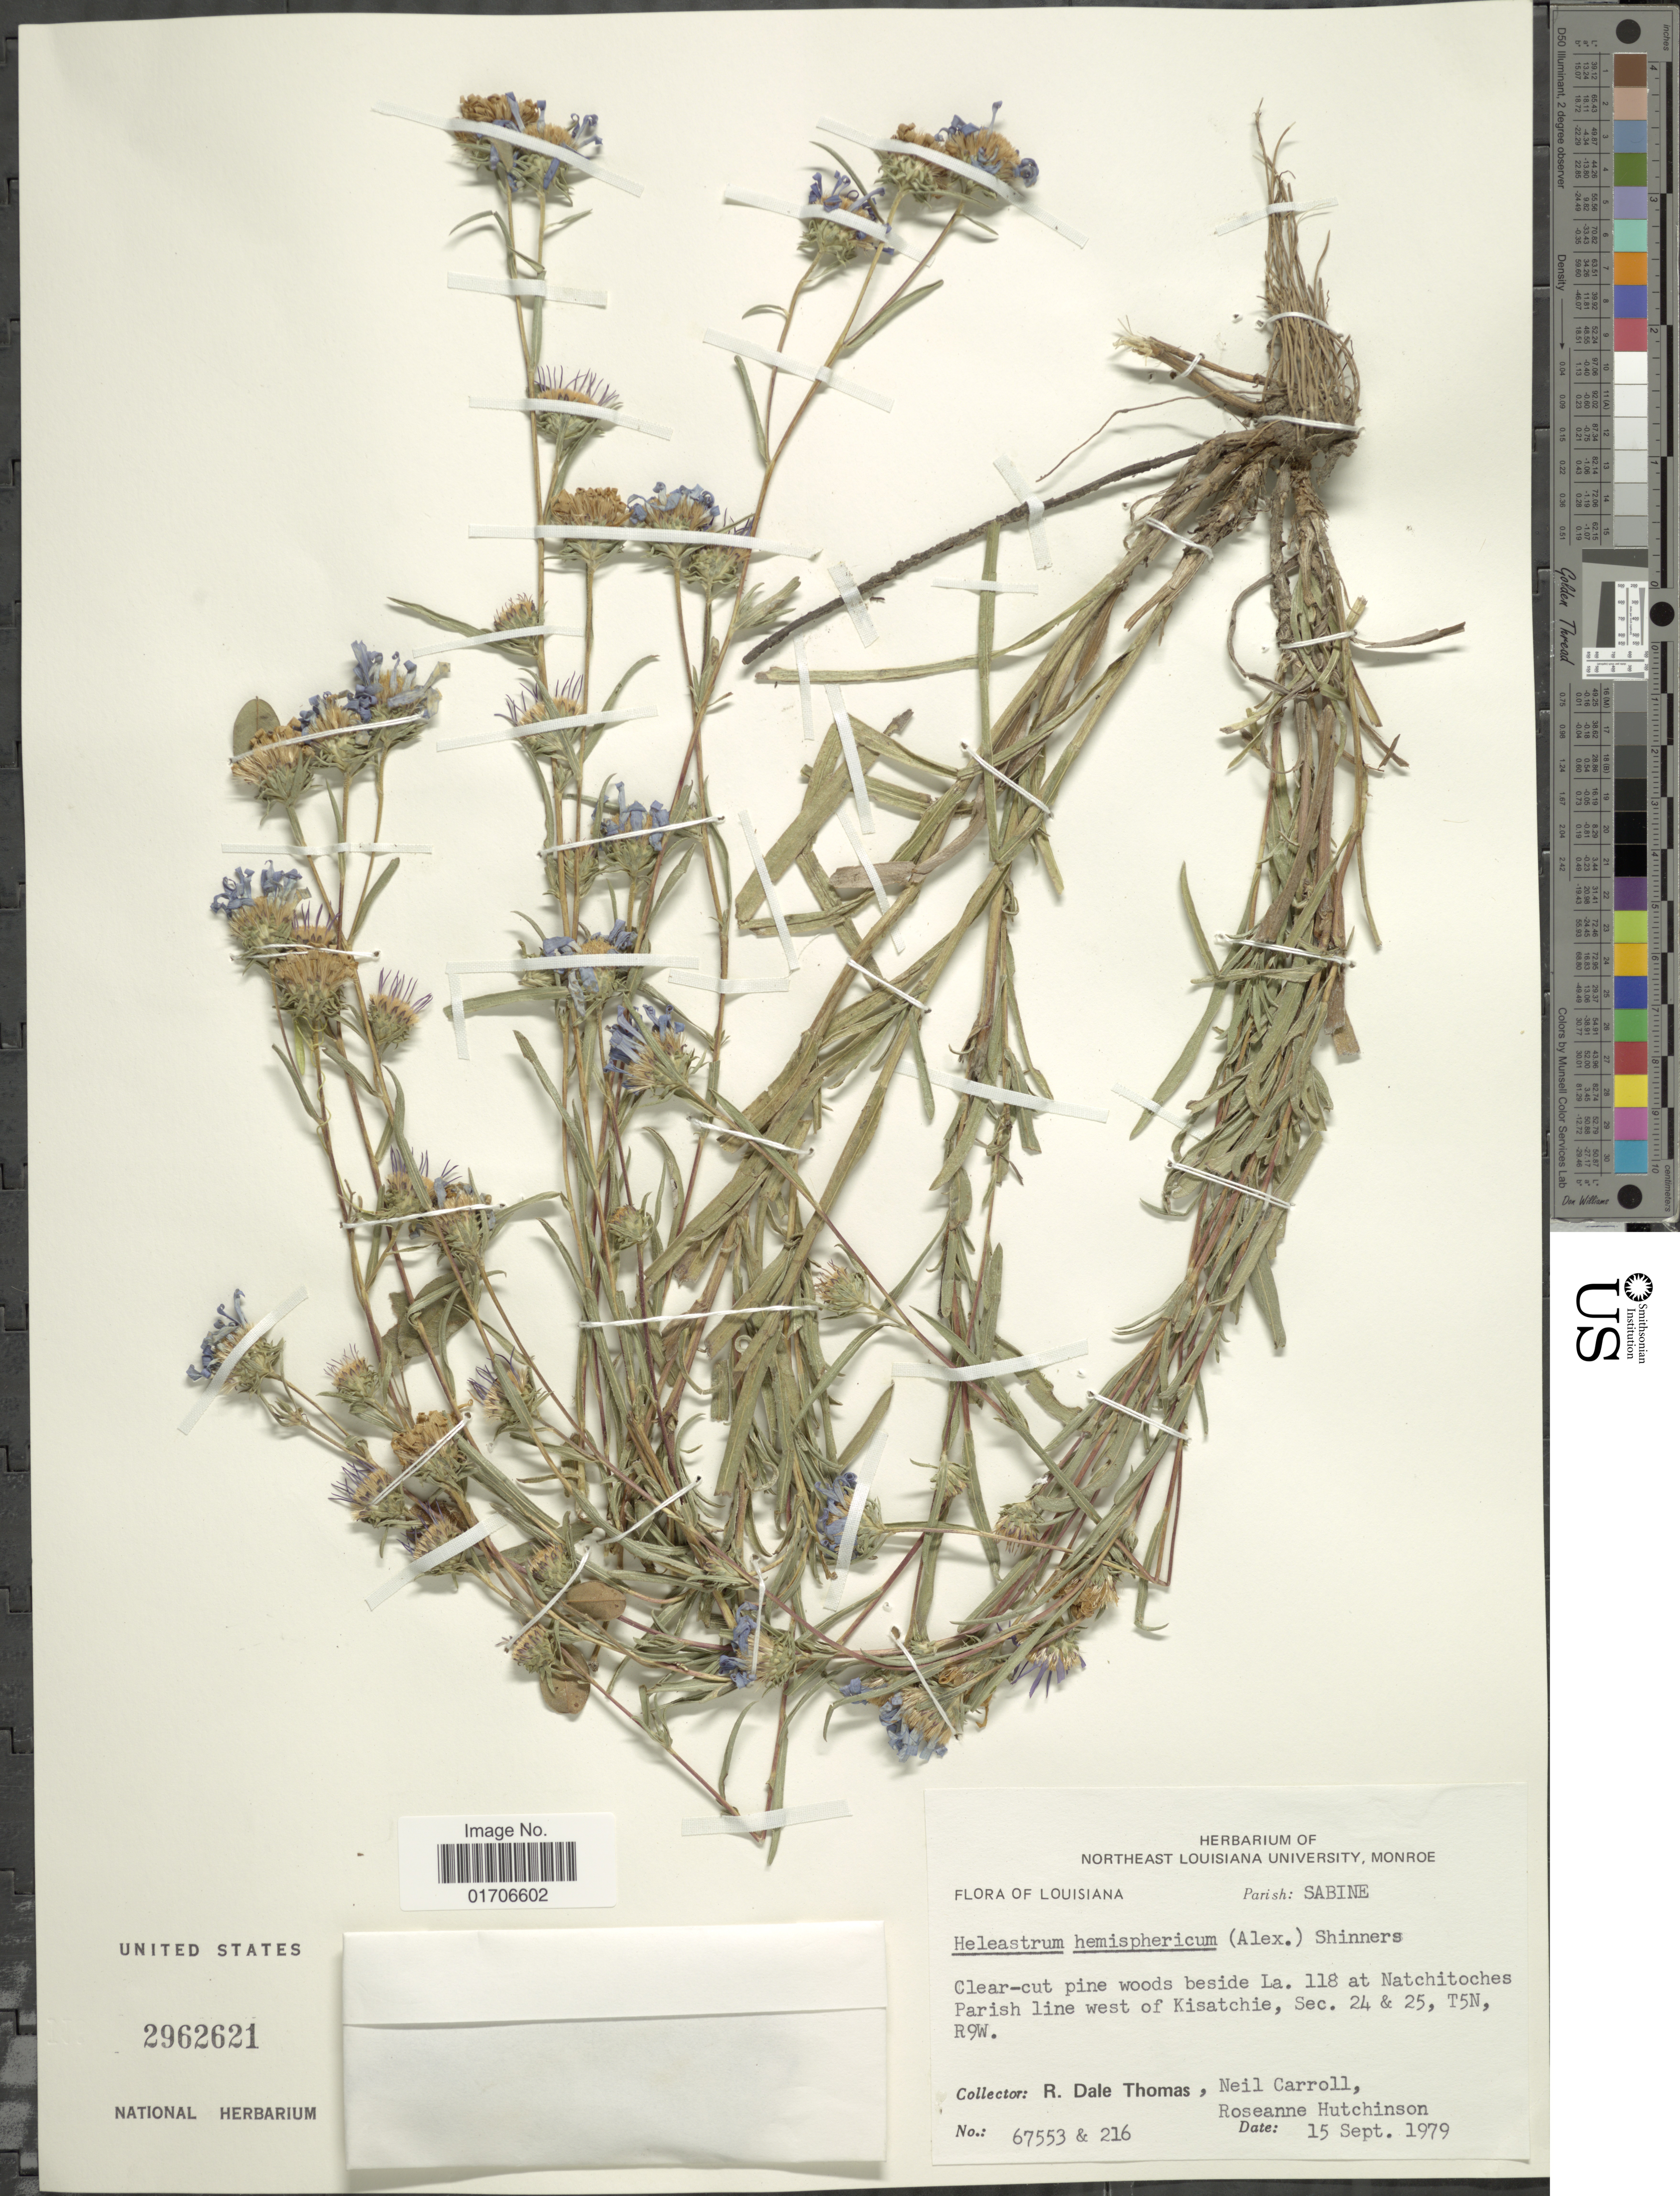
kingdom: Plantae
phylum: Tracheophyta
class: Magnoliopsida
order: Asterales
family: Asteraceae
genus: Eurybia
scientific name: Eurybia paludosa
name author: (Aiton) G.L. Nesom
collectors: R. Thomas, N. Carroll & R. Hutchinson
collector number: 67553/216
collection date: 1979-09-15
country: United States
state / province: Louisiana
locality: Parish: Sabine. Clear-cut pine woods beside La. 118 at Natchitoches Parish line west of Kisatchie, Sec. 24 & 25, T5N, R9W.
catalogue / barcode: US 2962621